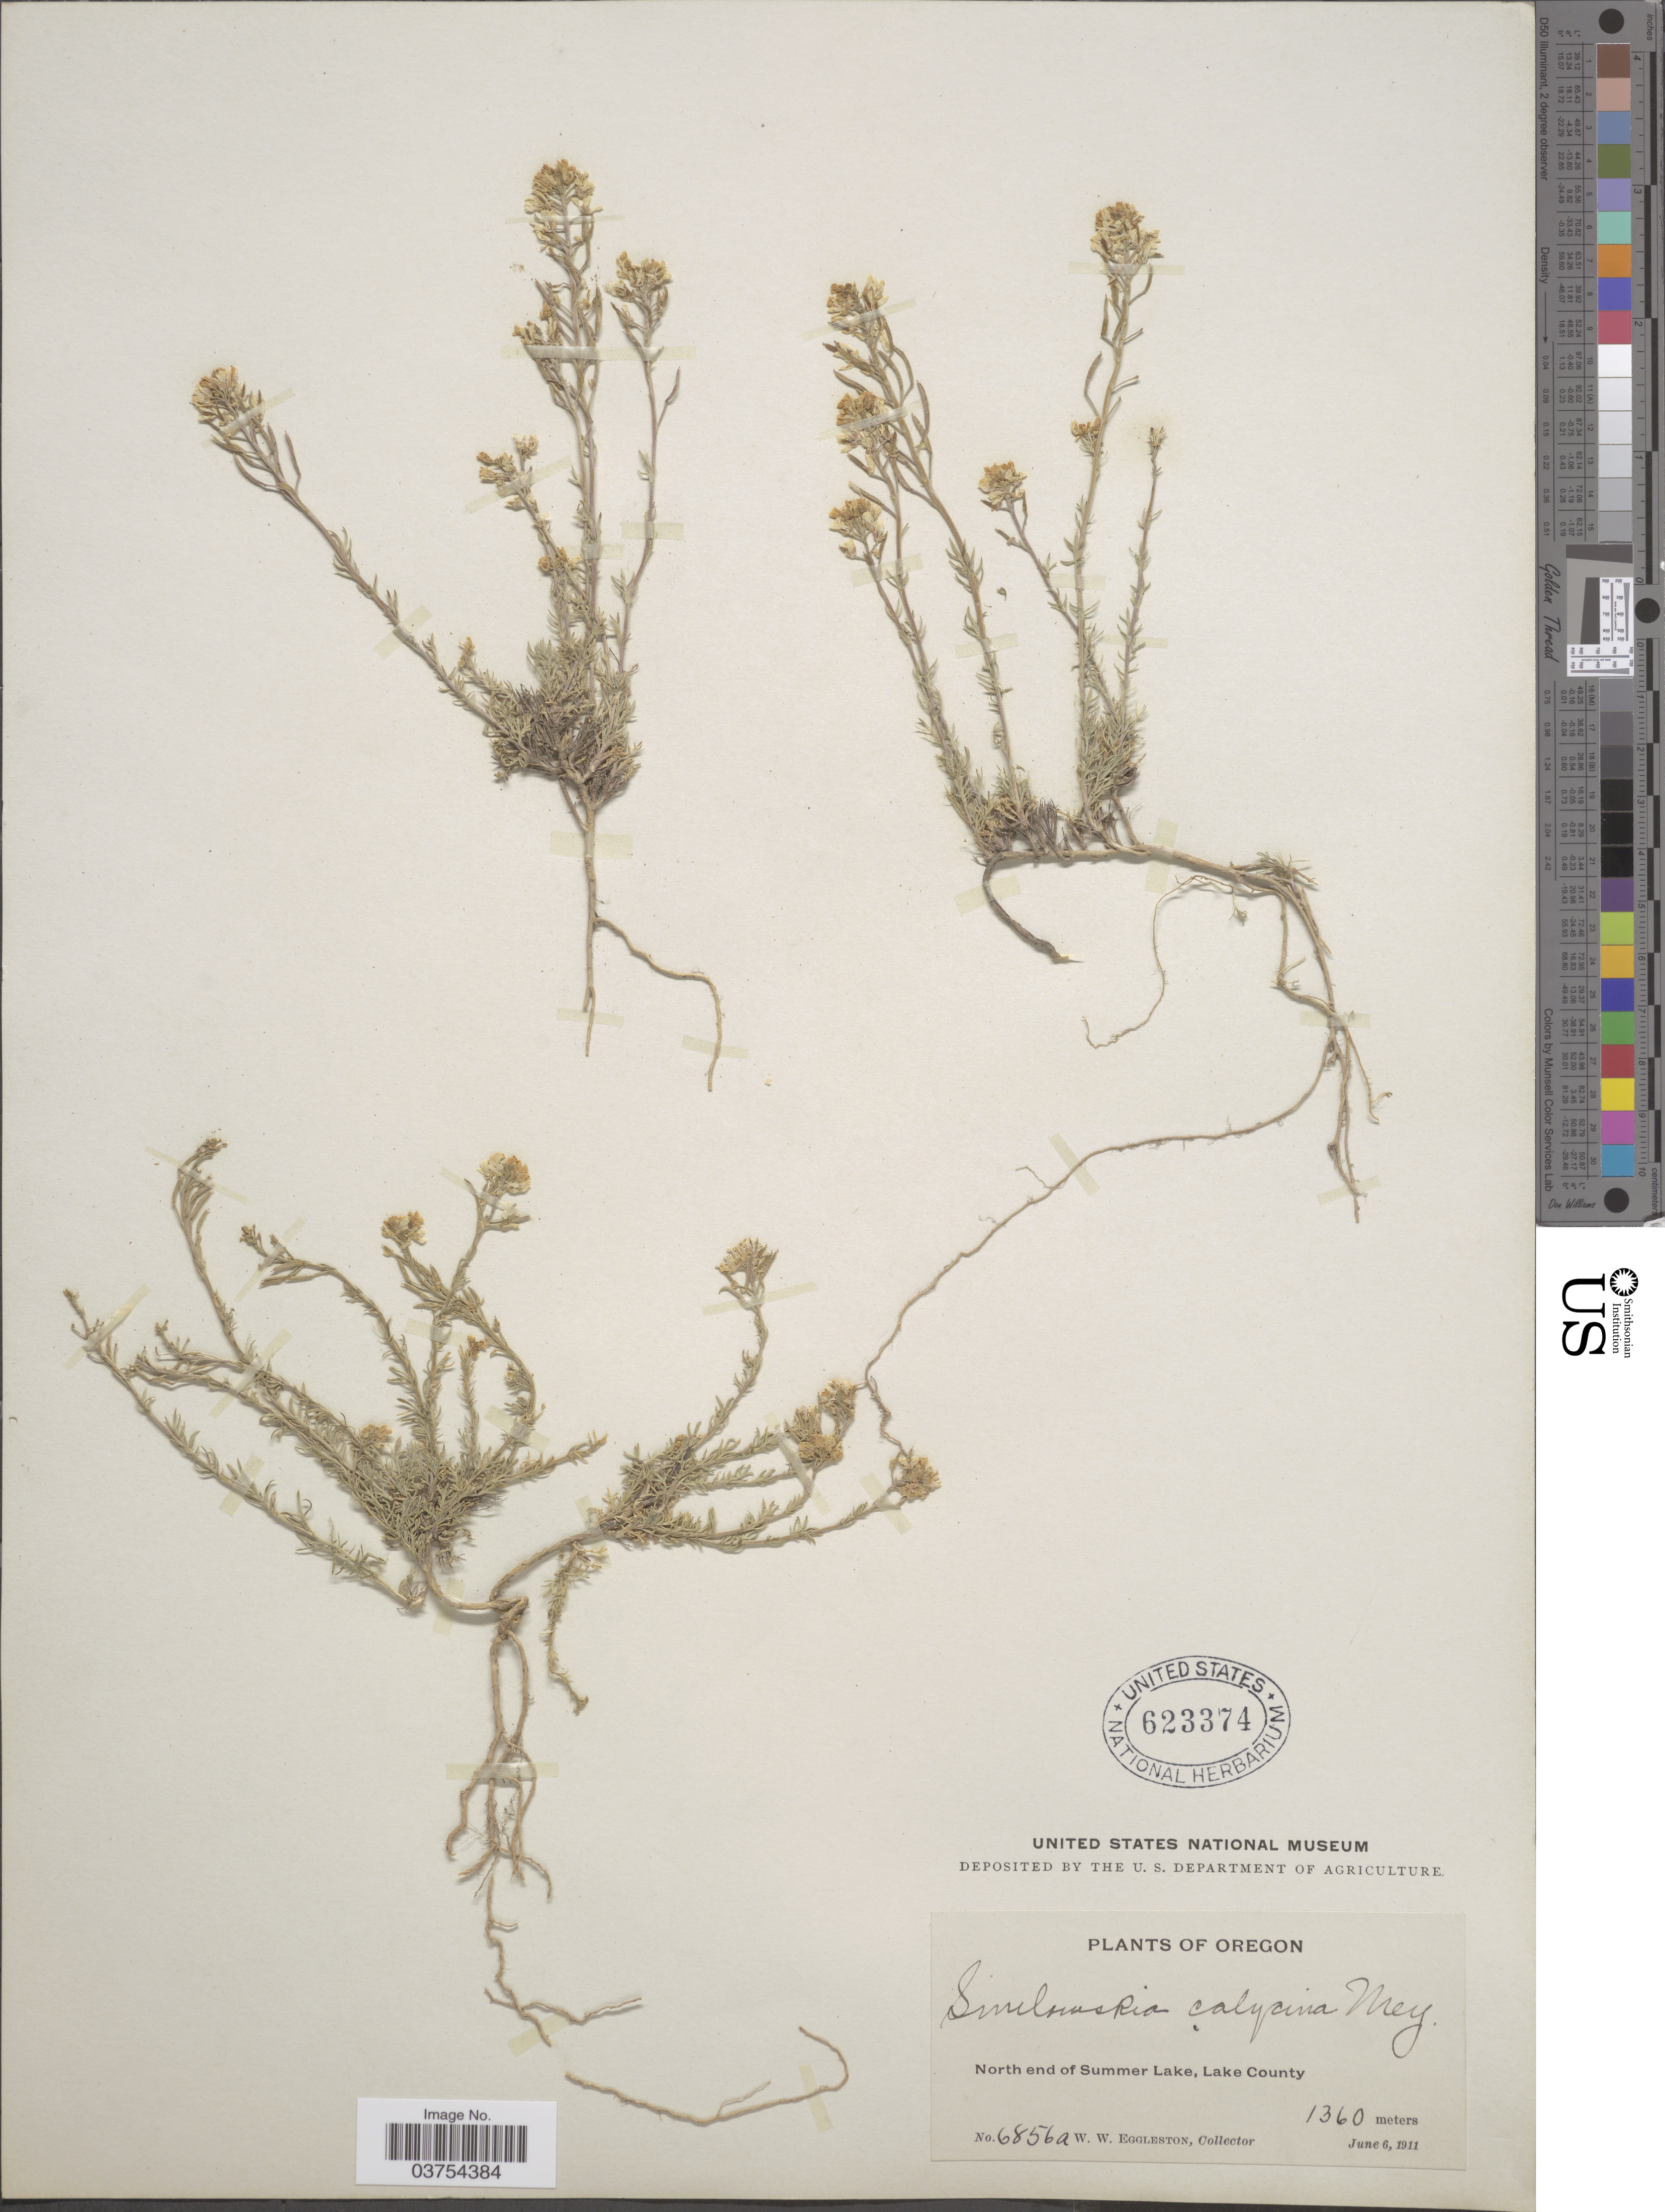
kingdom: Plantae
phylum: Tracheophyta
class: Magnoliopsida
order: Brassicales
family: Brassicaceae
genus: Smelowskia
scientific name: Smelowskia fremontii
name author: S. Watson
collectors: W. W. Eggleston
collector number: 6856a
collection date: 1911-06-06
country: United States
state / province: Oregon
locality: North end of Summer Lake, Lake County.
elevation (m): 1360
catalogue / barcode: US 623374